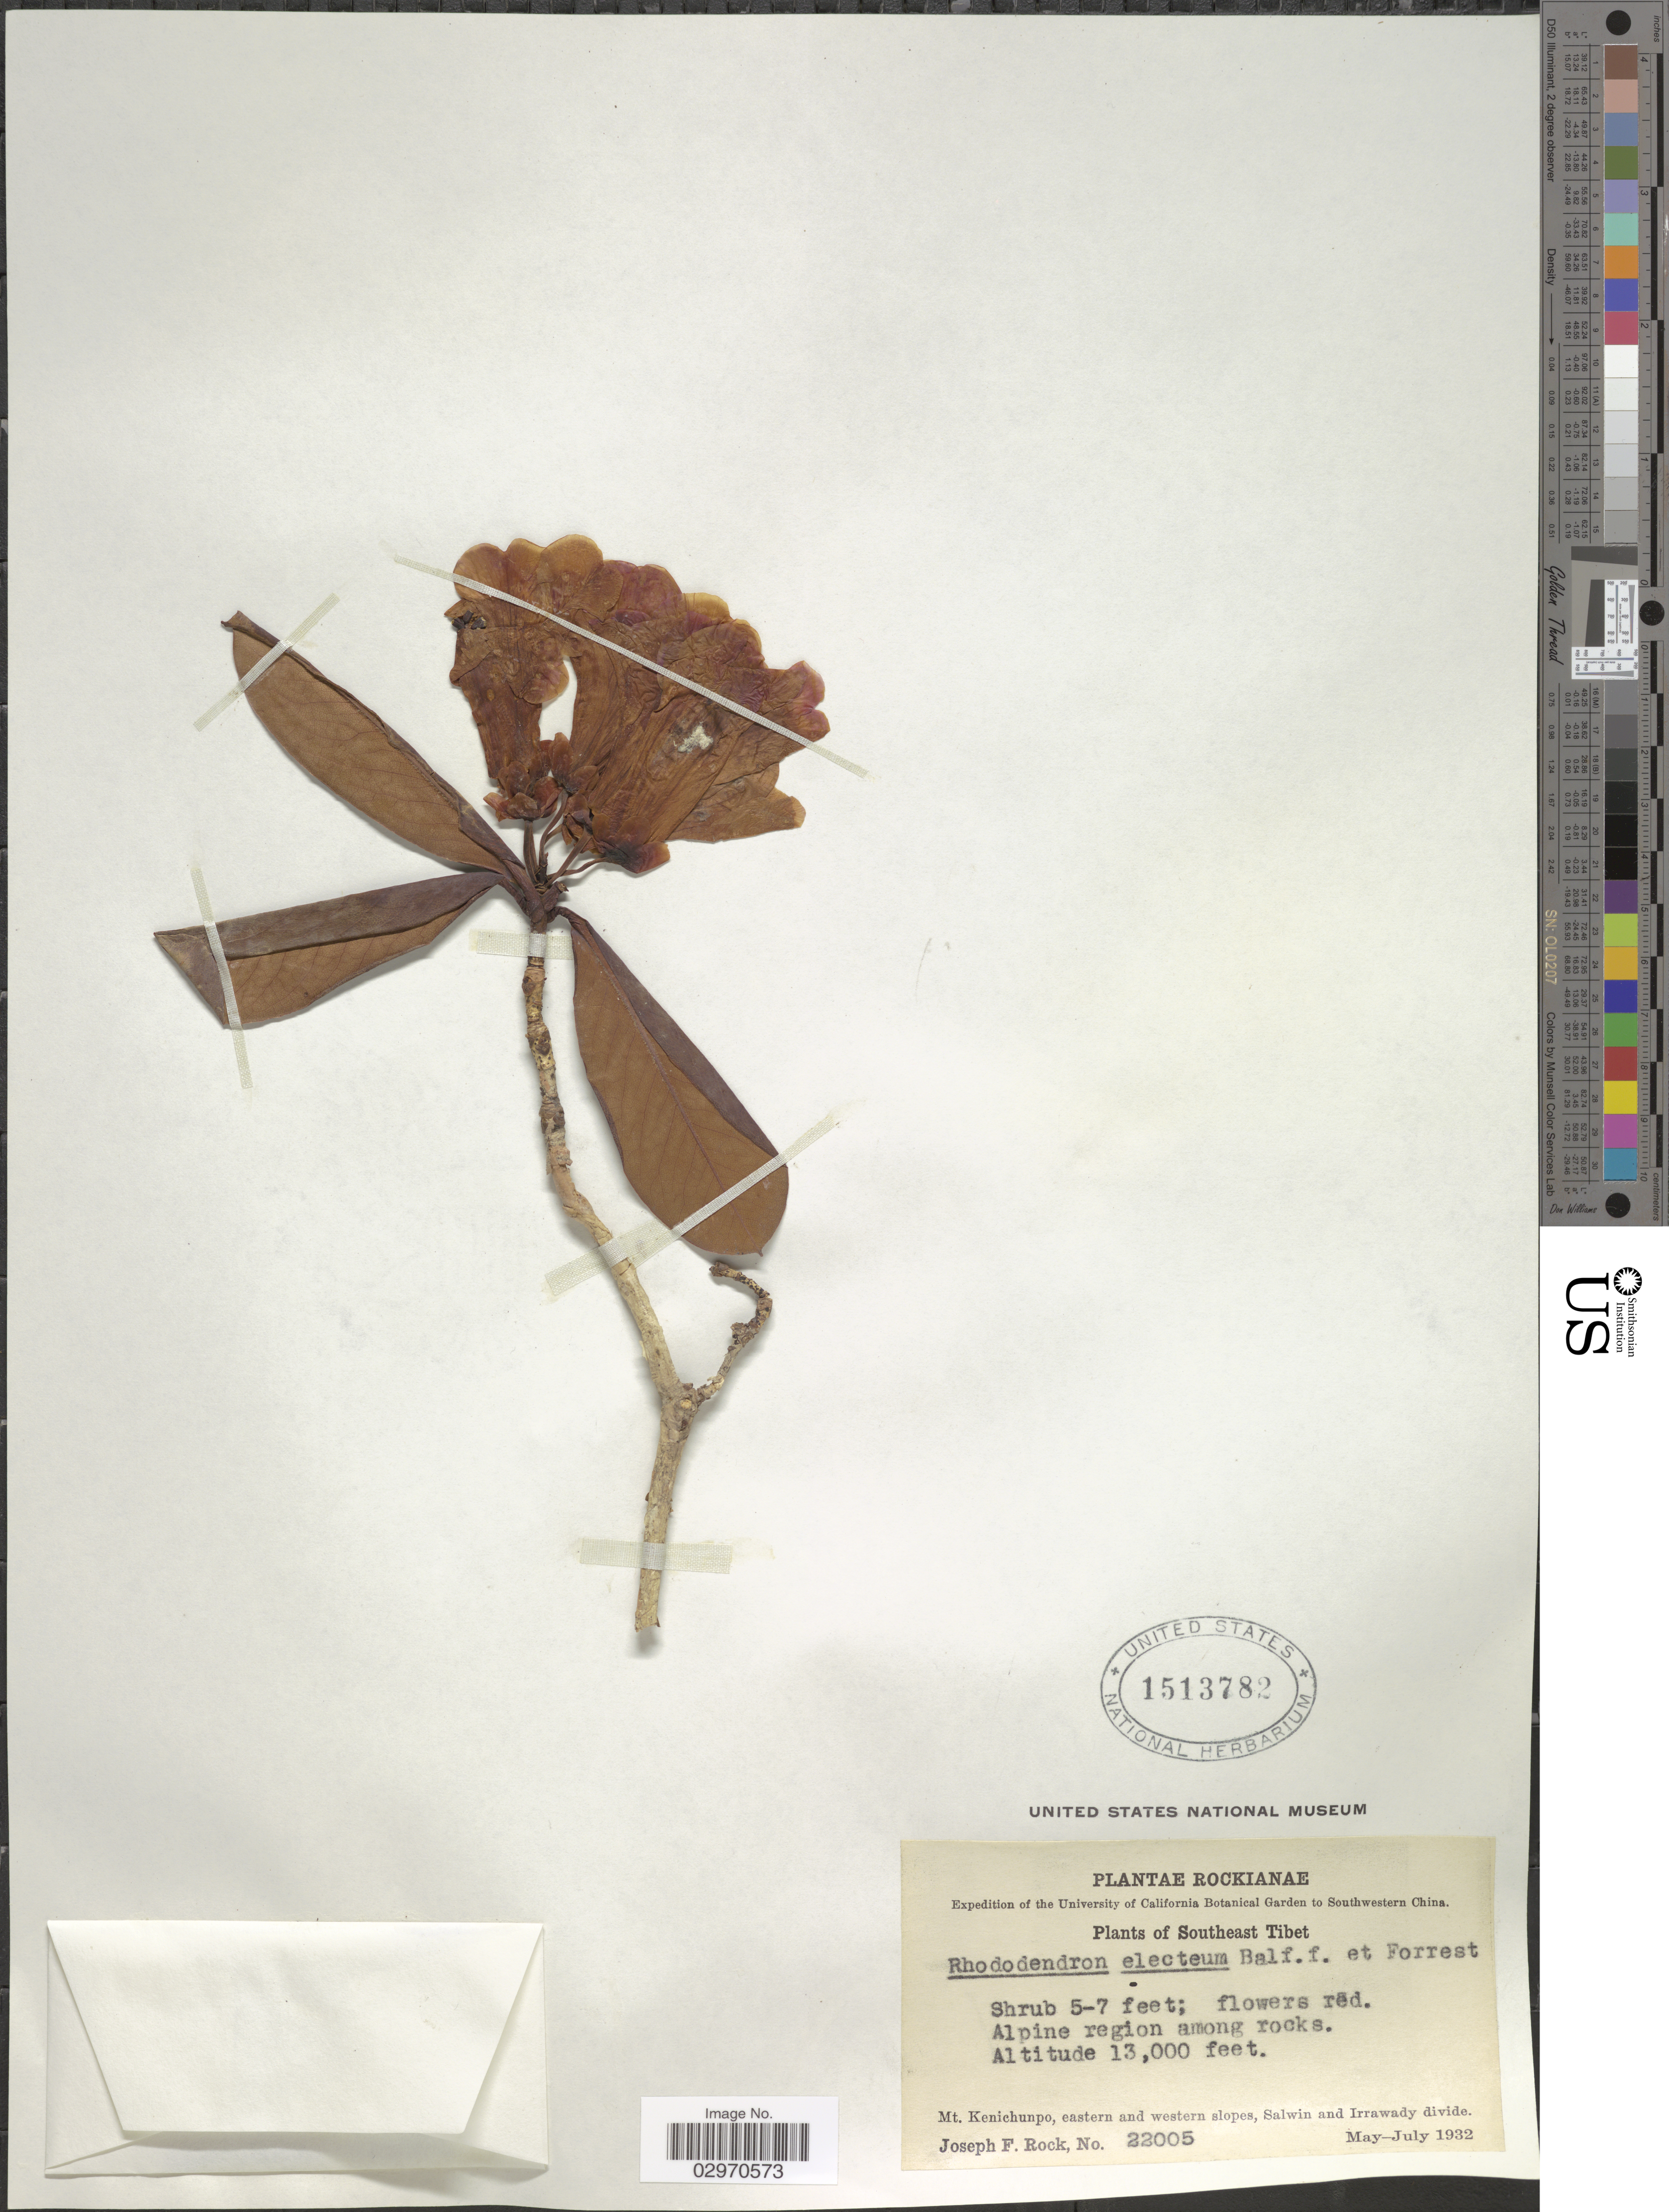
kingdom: Plantae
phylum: Tracheophyta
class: Magnoliopsida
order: Ericales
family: Ericaceae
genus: Rhododendron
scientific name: Rhododendron eclecteum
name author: Balf. f. & Forrest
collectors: J. F. Rock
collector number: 22005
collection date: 1932-05/1932-07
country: China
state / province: Xizang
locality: Southwestern China. Southeast Tibet. Alpine region among rocks. Mt. Kenichunpo, eastern and western slopes, Salwin and Irrawady divide.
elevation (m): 3962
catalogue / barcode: US 1513782